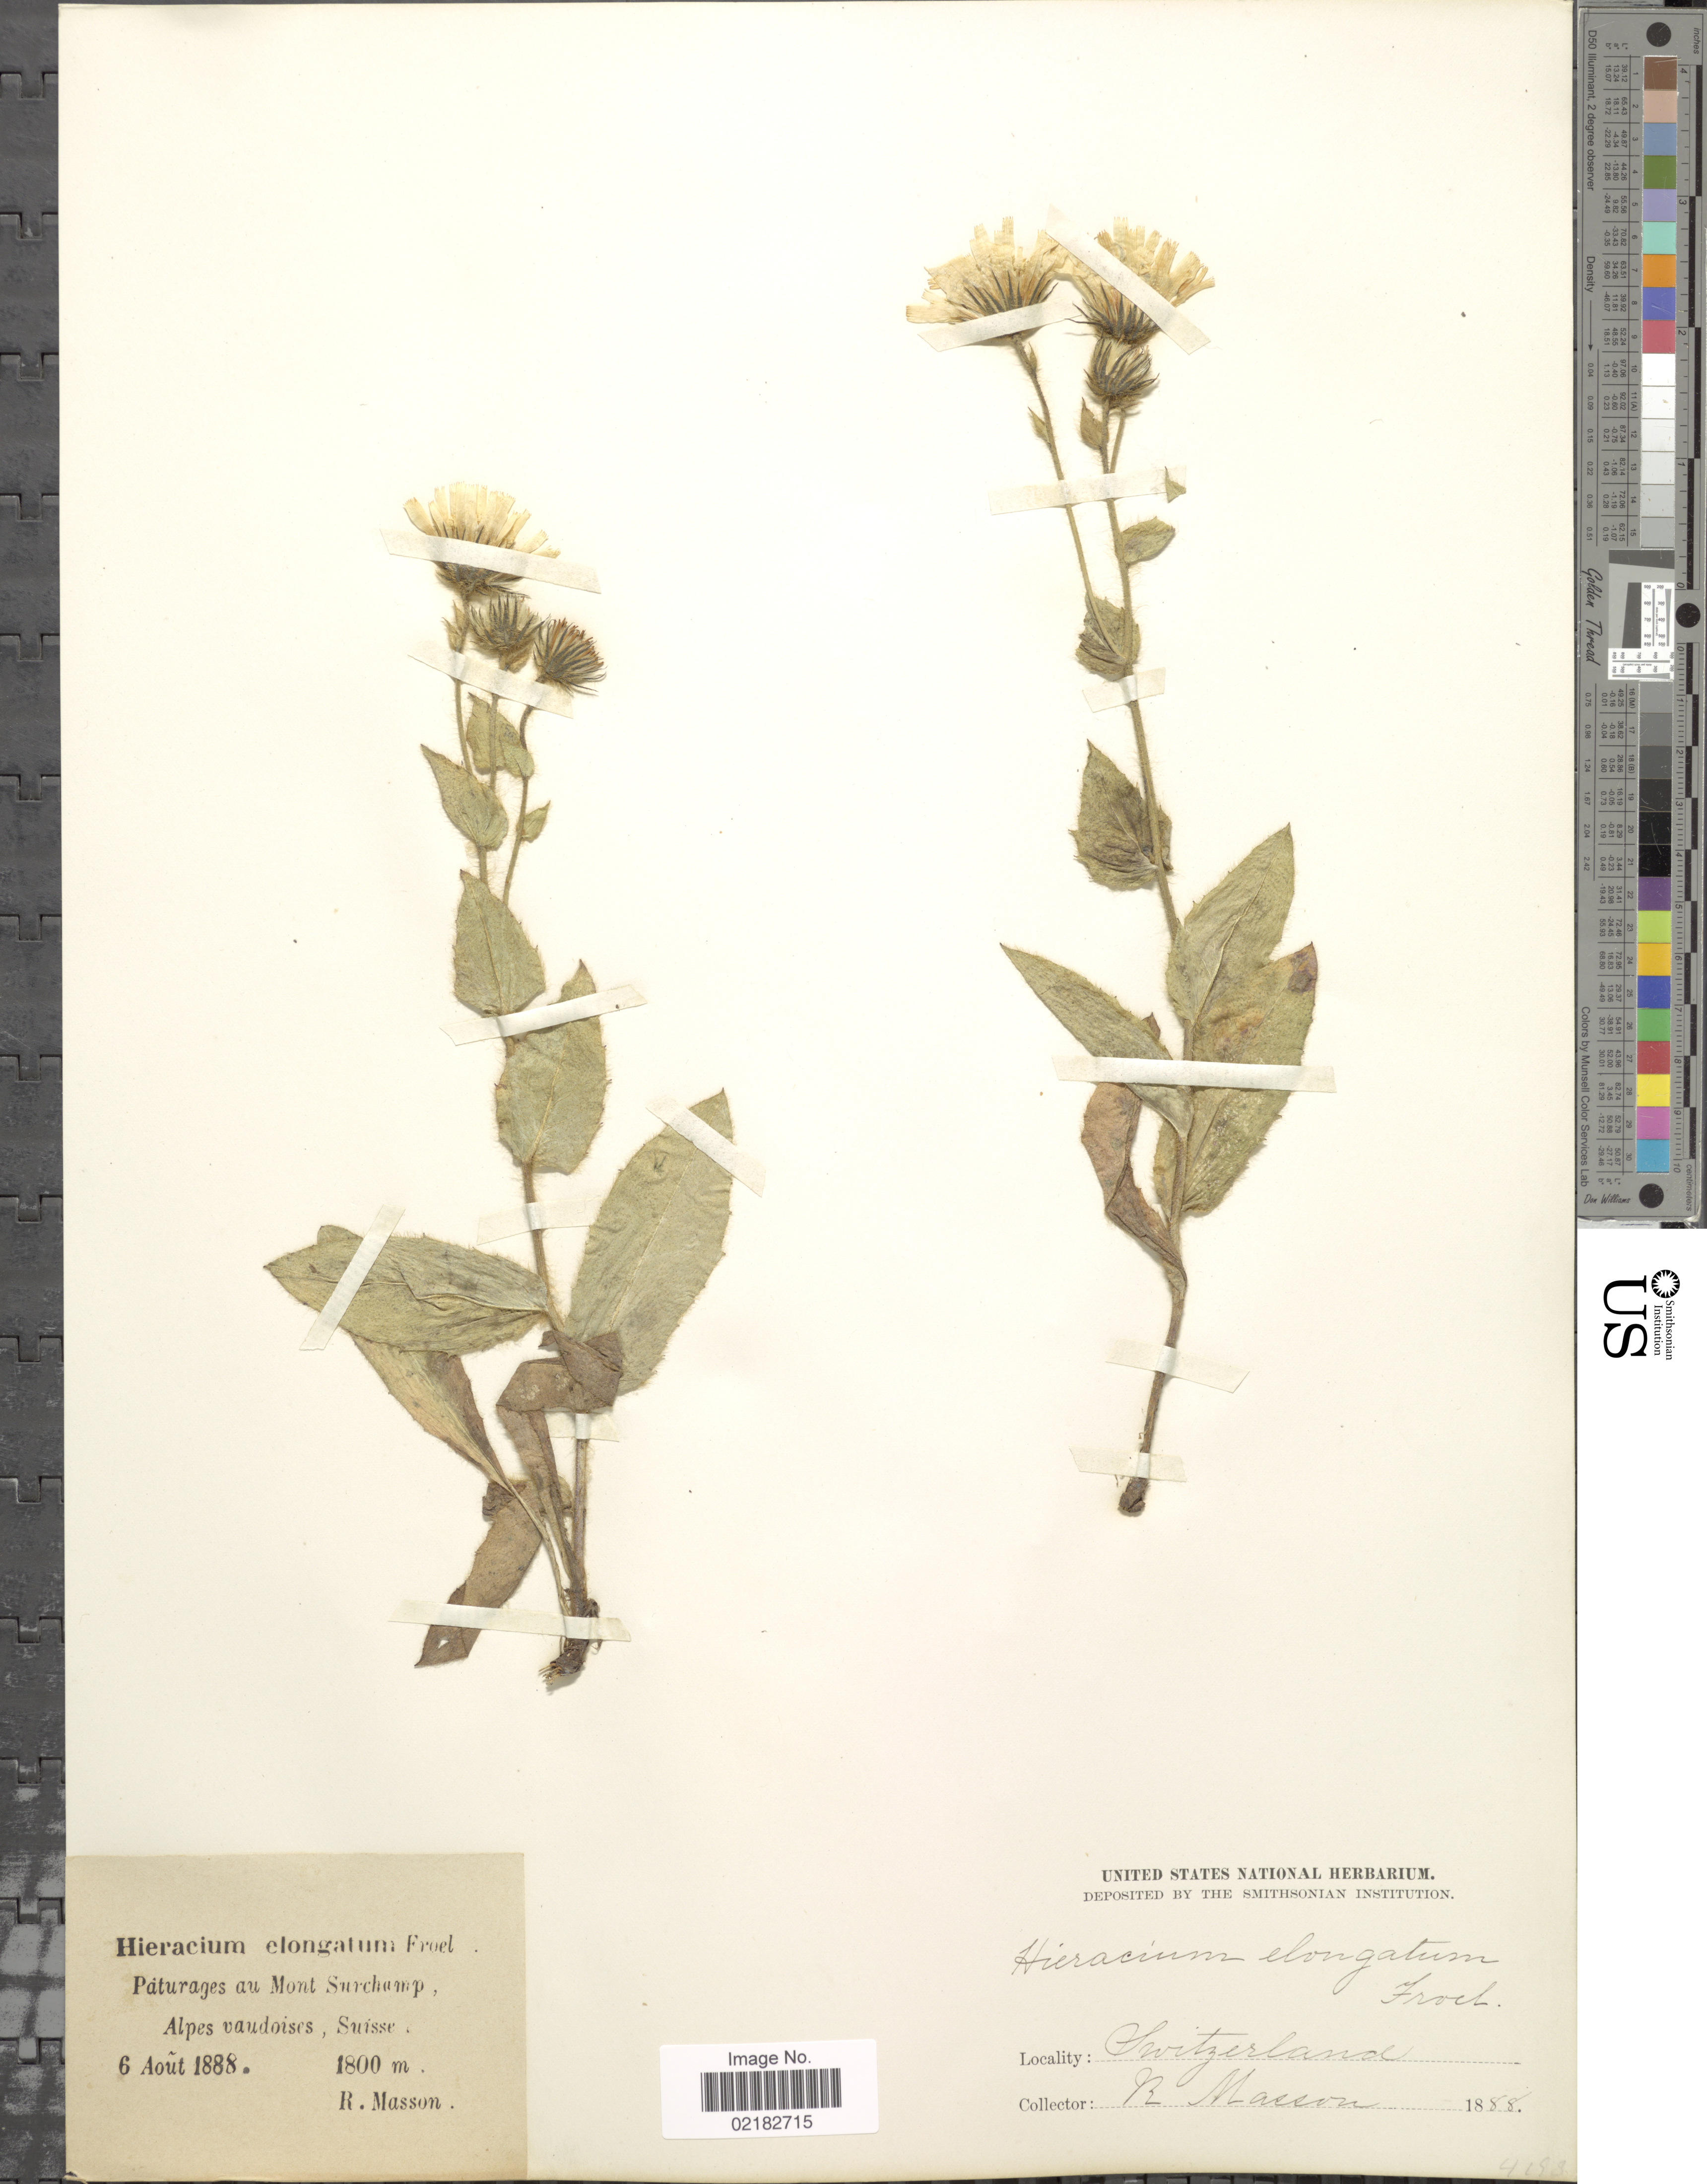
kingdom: Plantae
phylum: Tracheophyta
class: Magnoliopsida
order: Asterales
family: Asteraceae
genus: Hieracium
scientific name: Hieracium elongatum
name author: Froel.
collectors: R. Masson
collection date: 1888-08-06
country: Switzerland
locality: Paturages au Mont Surchamp, Alpes vaudoises, Suisse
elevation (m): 1800